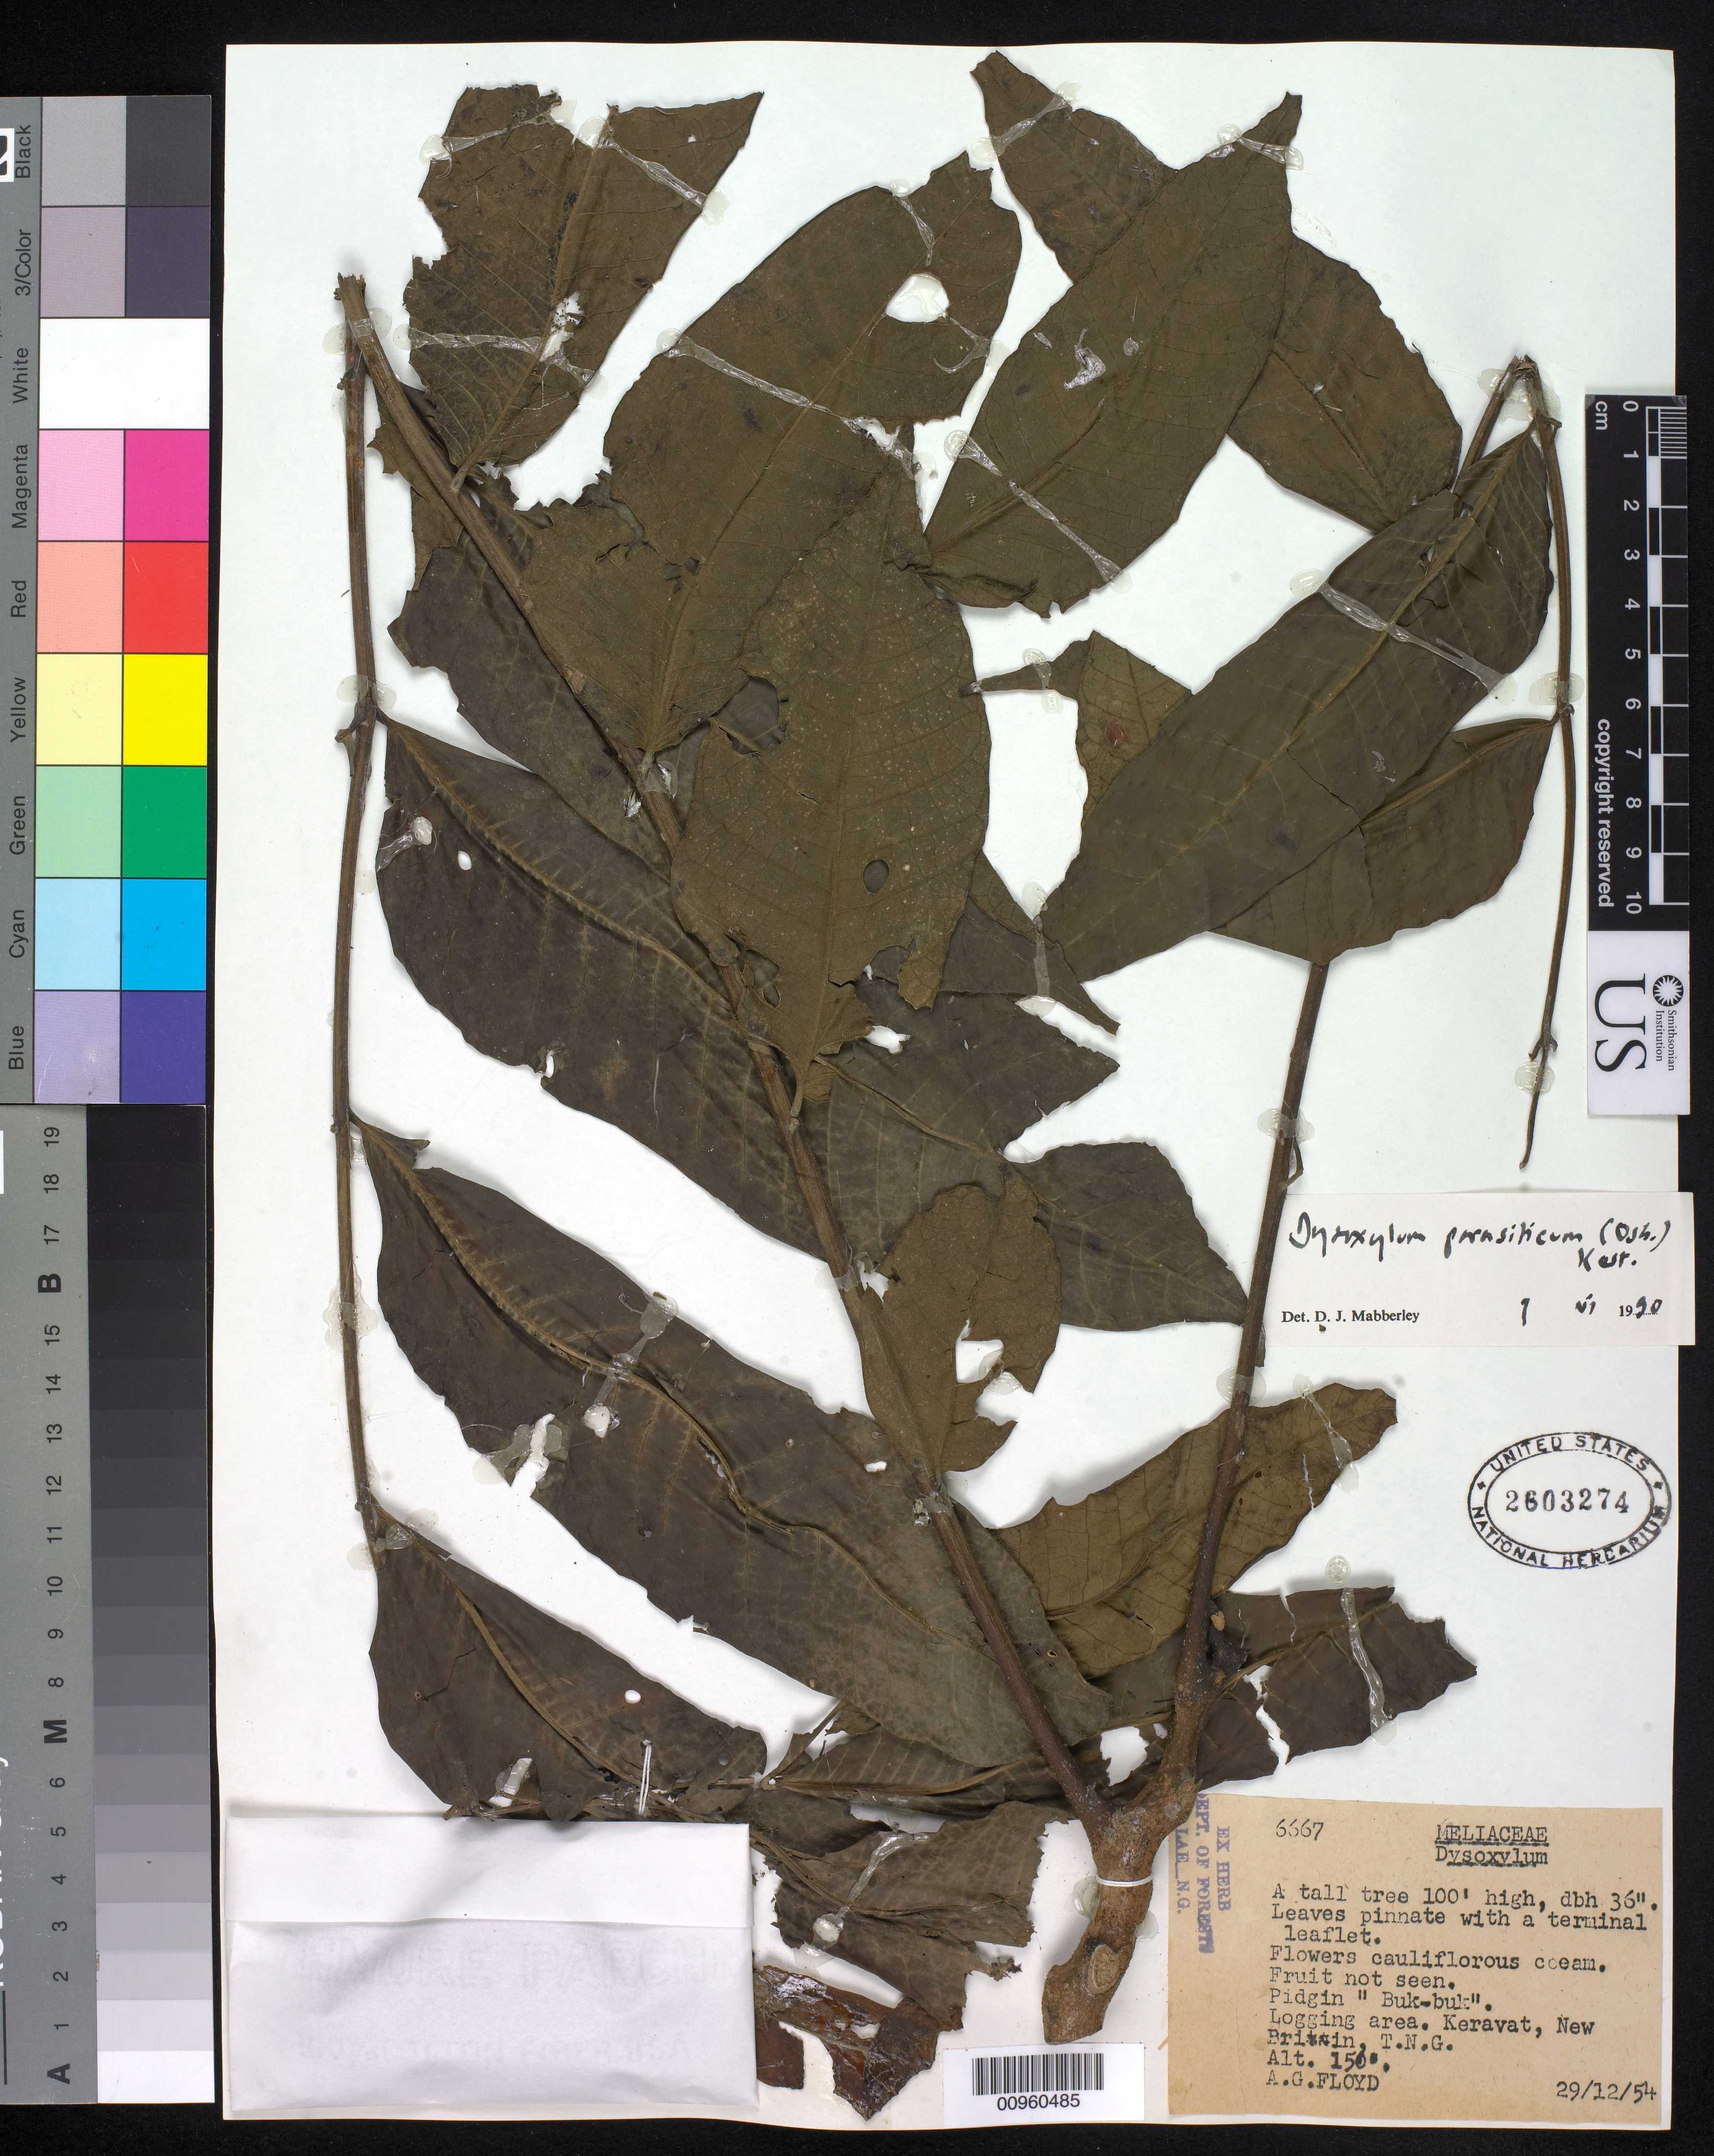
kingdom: Plantae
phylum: Tracheophyta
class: Magnoliopsida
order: Sapindales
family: Meliaceae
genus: Epicharis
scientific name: Epicharis parasitica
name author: (Osbeck) Mabb.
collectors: A. G. Floyd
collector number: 6667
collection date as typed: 29 Dec 1954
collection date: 1954-12-29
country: Papua New Guinea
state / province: East New Britain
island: New Britain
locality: Keravat, T.N.G.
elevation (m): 46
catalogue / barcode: US 2603274